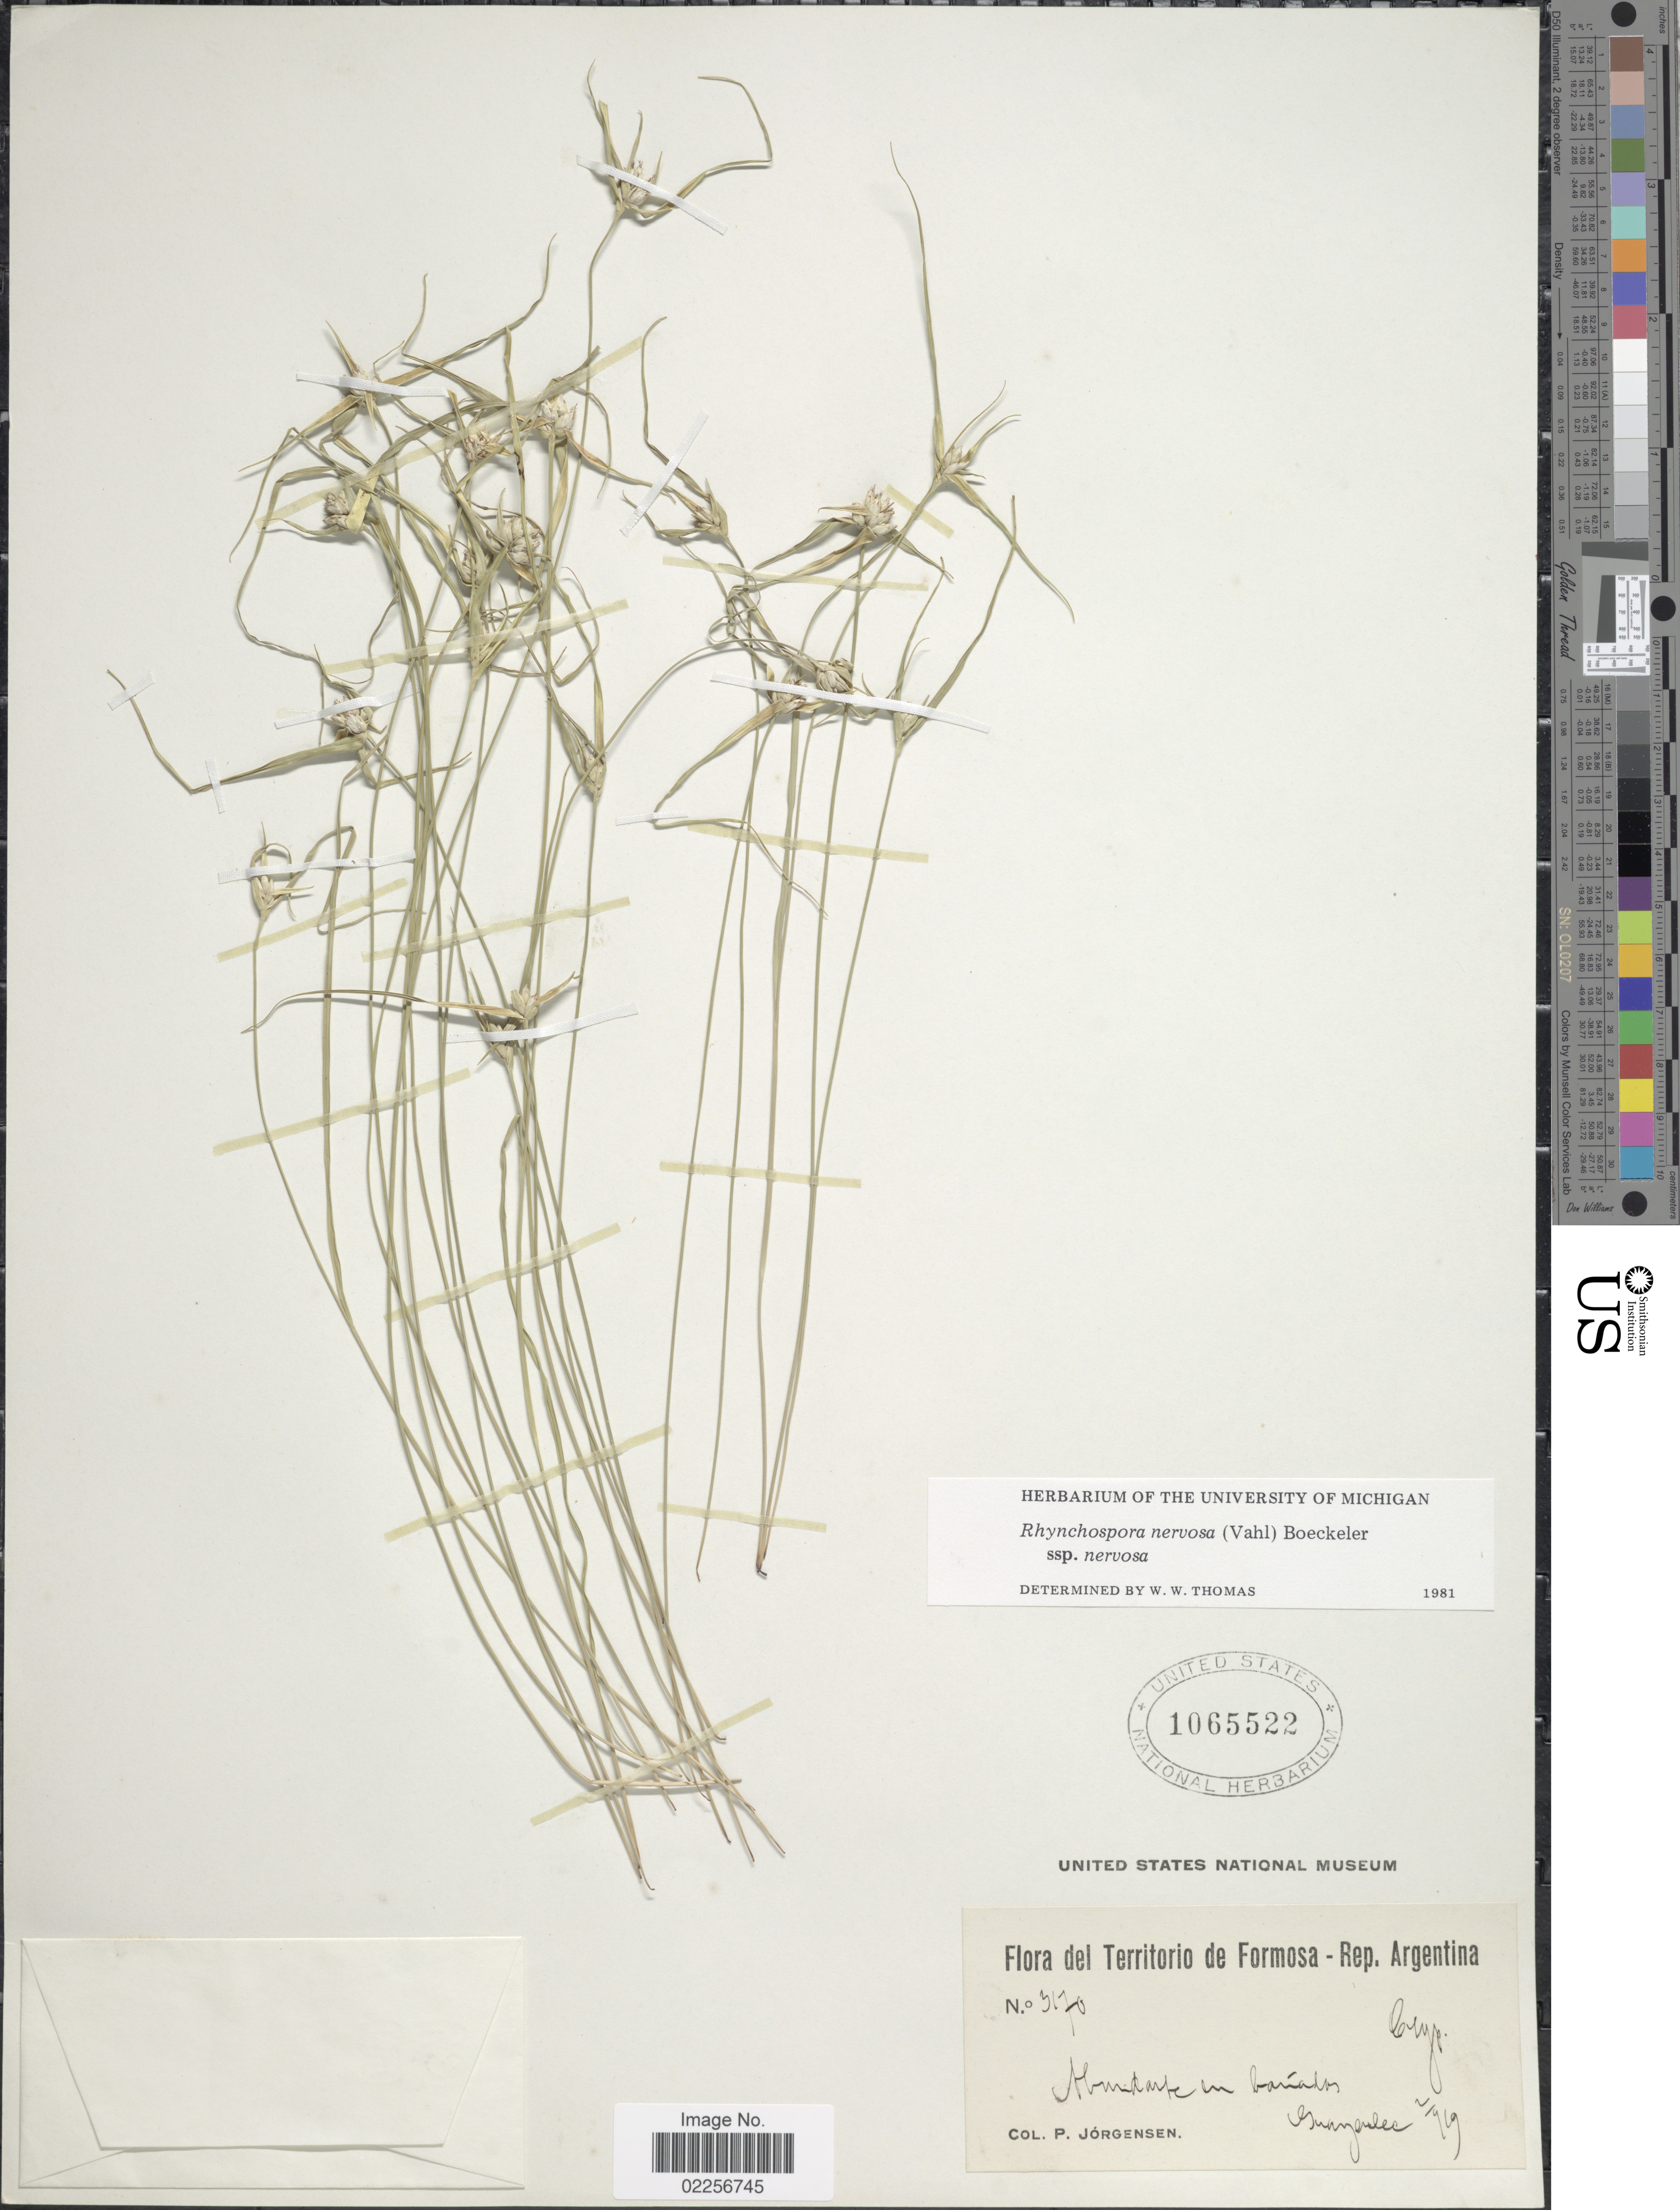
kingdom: Plantae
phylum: Tracheophyta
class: Liliopsida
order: Poales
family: Cyperaceae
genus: Rhynchospora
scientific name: Rhynchospora nervosa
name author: (Vahl) Boeckeler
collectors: P. Jörgensen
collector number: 3170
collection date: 1919-02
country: Argentina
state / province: Formosa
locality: Rep. Argentina, Guaycolec.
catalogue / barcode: US 1065522